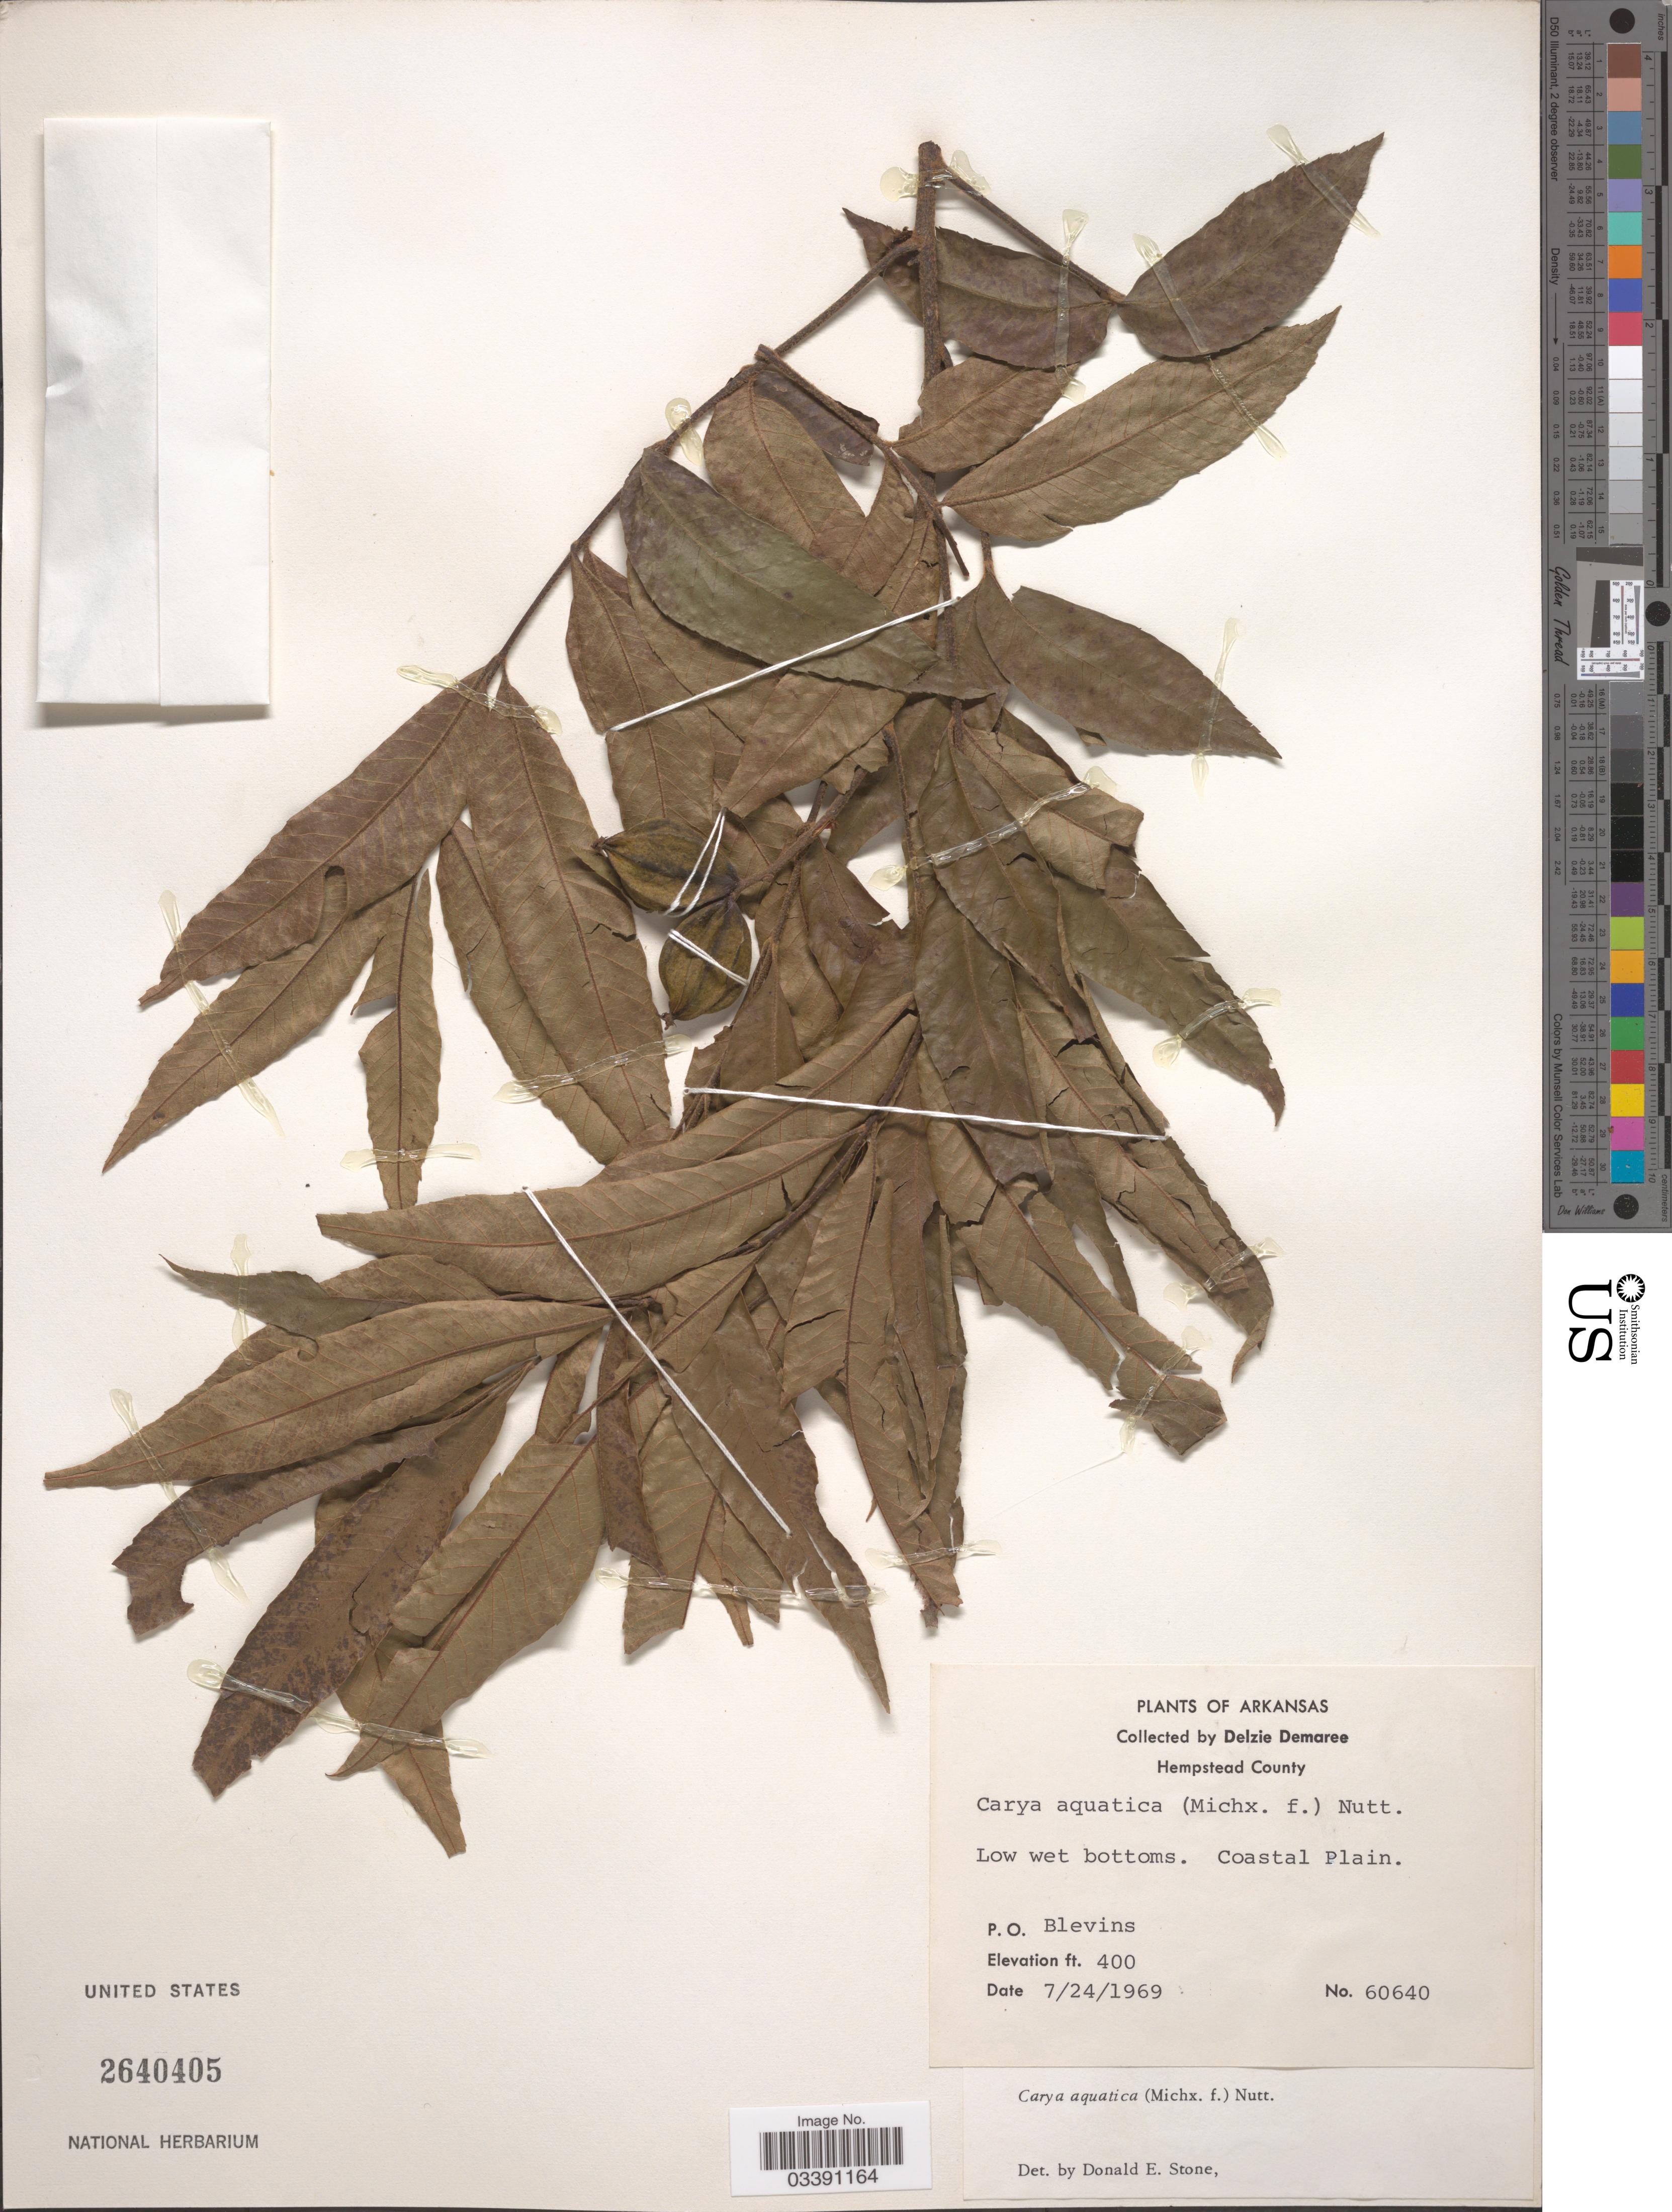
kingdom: Plantae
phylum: Tracheophyta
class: Magnoliopsida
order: Fagales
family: Juglandaceae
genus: Carya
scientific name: Carya aquatica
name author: (F. Michx.) Nutt.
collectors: D. Demaree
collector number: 60640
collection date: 1969-07-24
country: United States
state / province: Arkansas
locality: Coastal Plain. P. O. Blevins. Hempstead County.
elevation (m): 122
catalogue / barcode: US 2640405